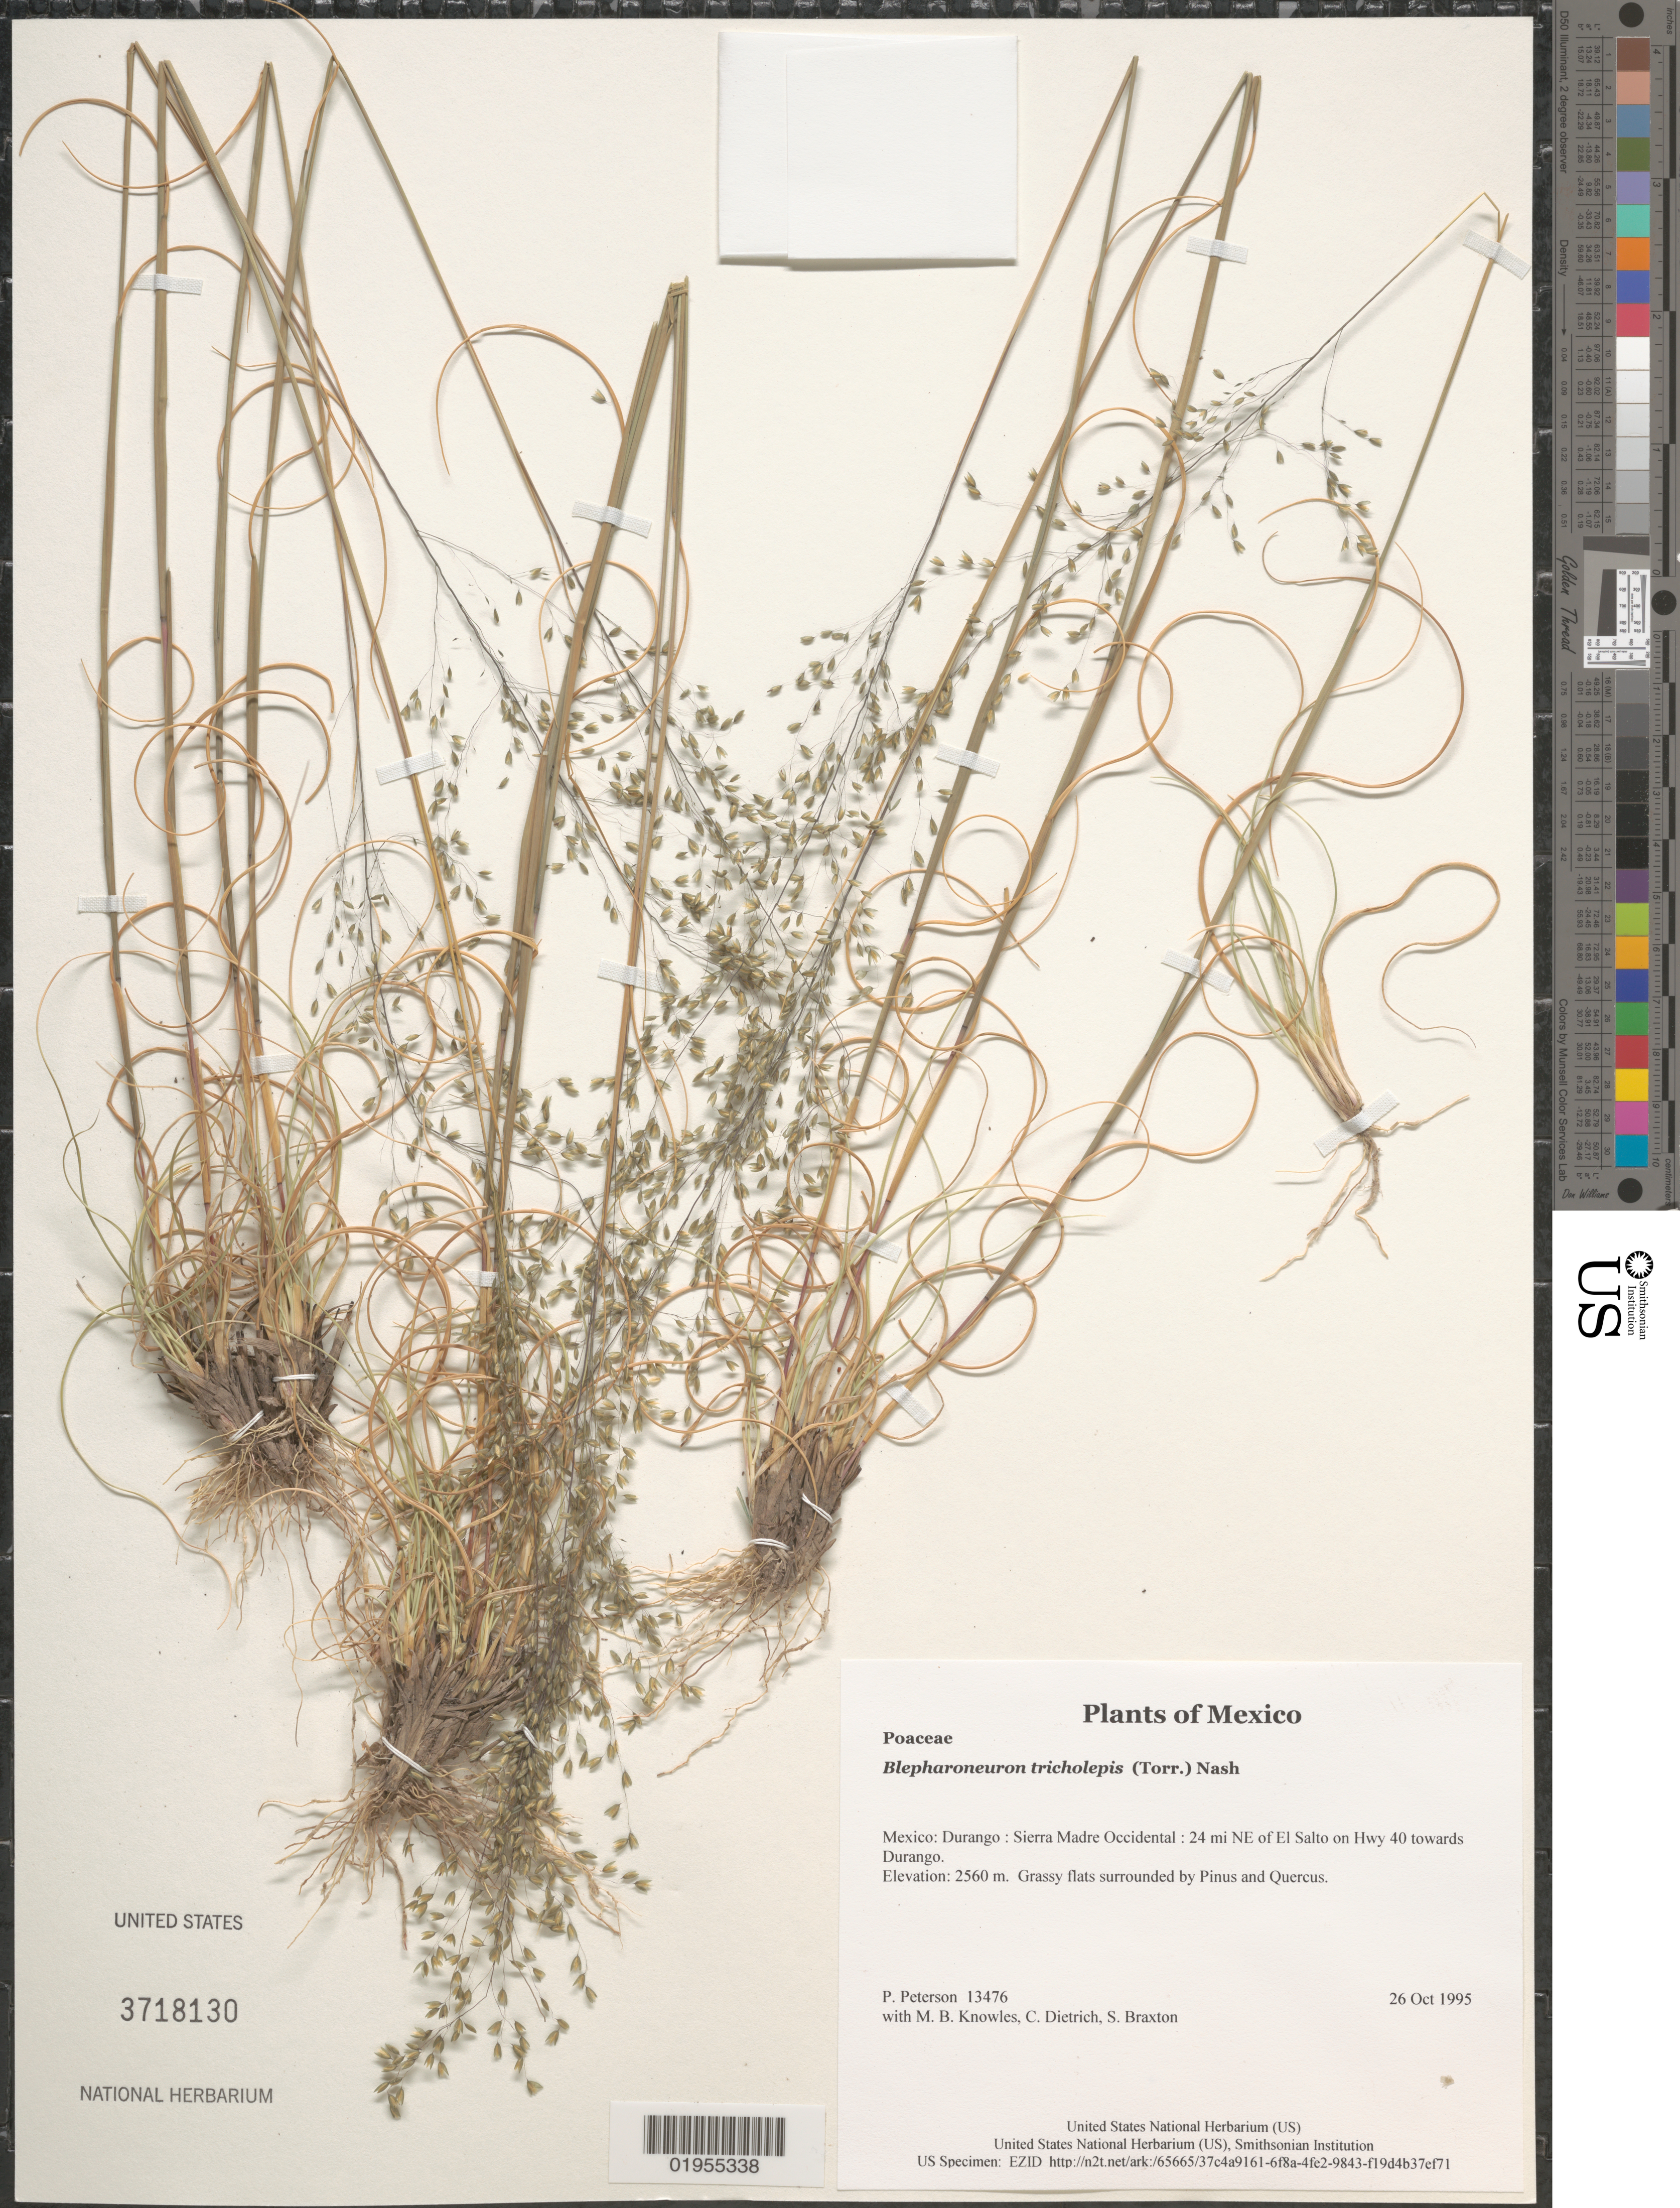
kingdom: Plantae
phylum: Tracheophyta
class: Liliopsida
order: Poales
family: Poaceae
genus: Blepharoneuron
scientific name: Blepharoneuron tricholepis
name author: (Torr.) Nash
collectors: P. M. Peterson, M. B. Knowles, C. Dietrich & S. Braxton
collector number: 13476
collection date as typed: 26 Oct 1995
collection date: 1995-10-26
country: Mexico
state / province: Durango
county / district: Sierra Madre Occidental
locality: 24 mi NE of El Salto on Hwy 40 towards Durango.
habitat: Grassy flats surrounded by Pinus and Quercus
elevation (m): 2560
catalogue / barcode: US 3718130